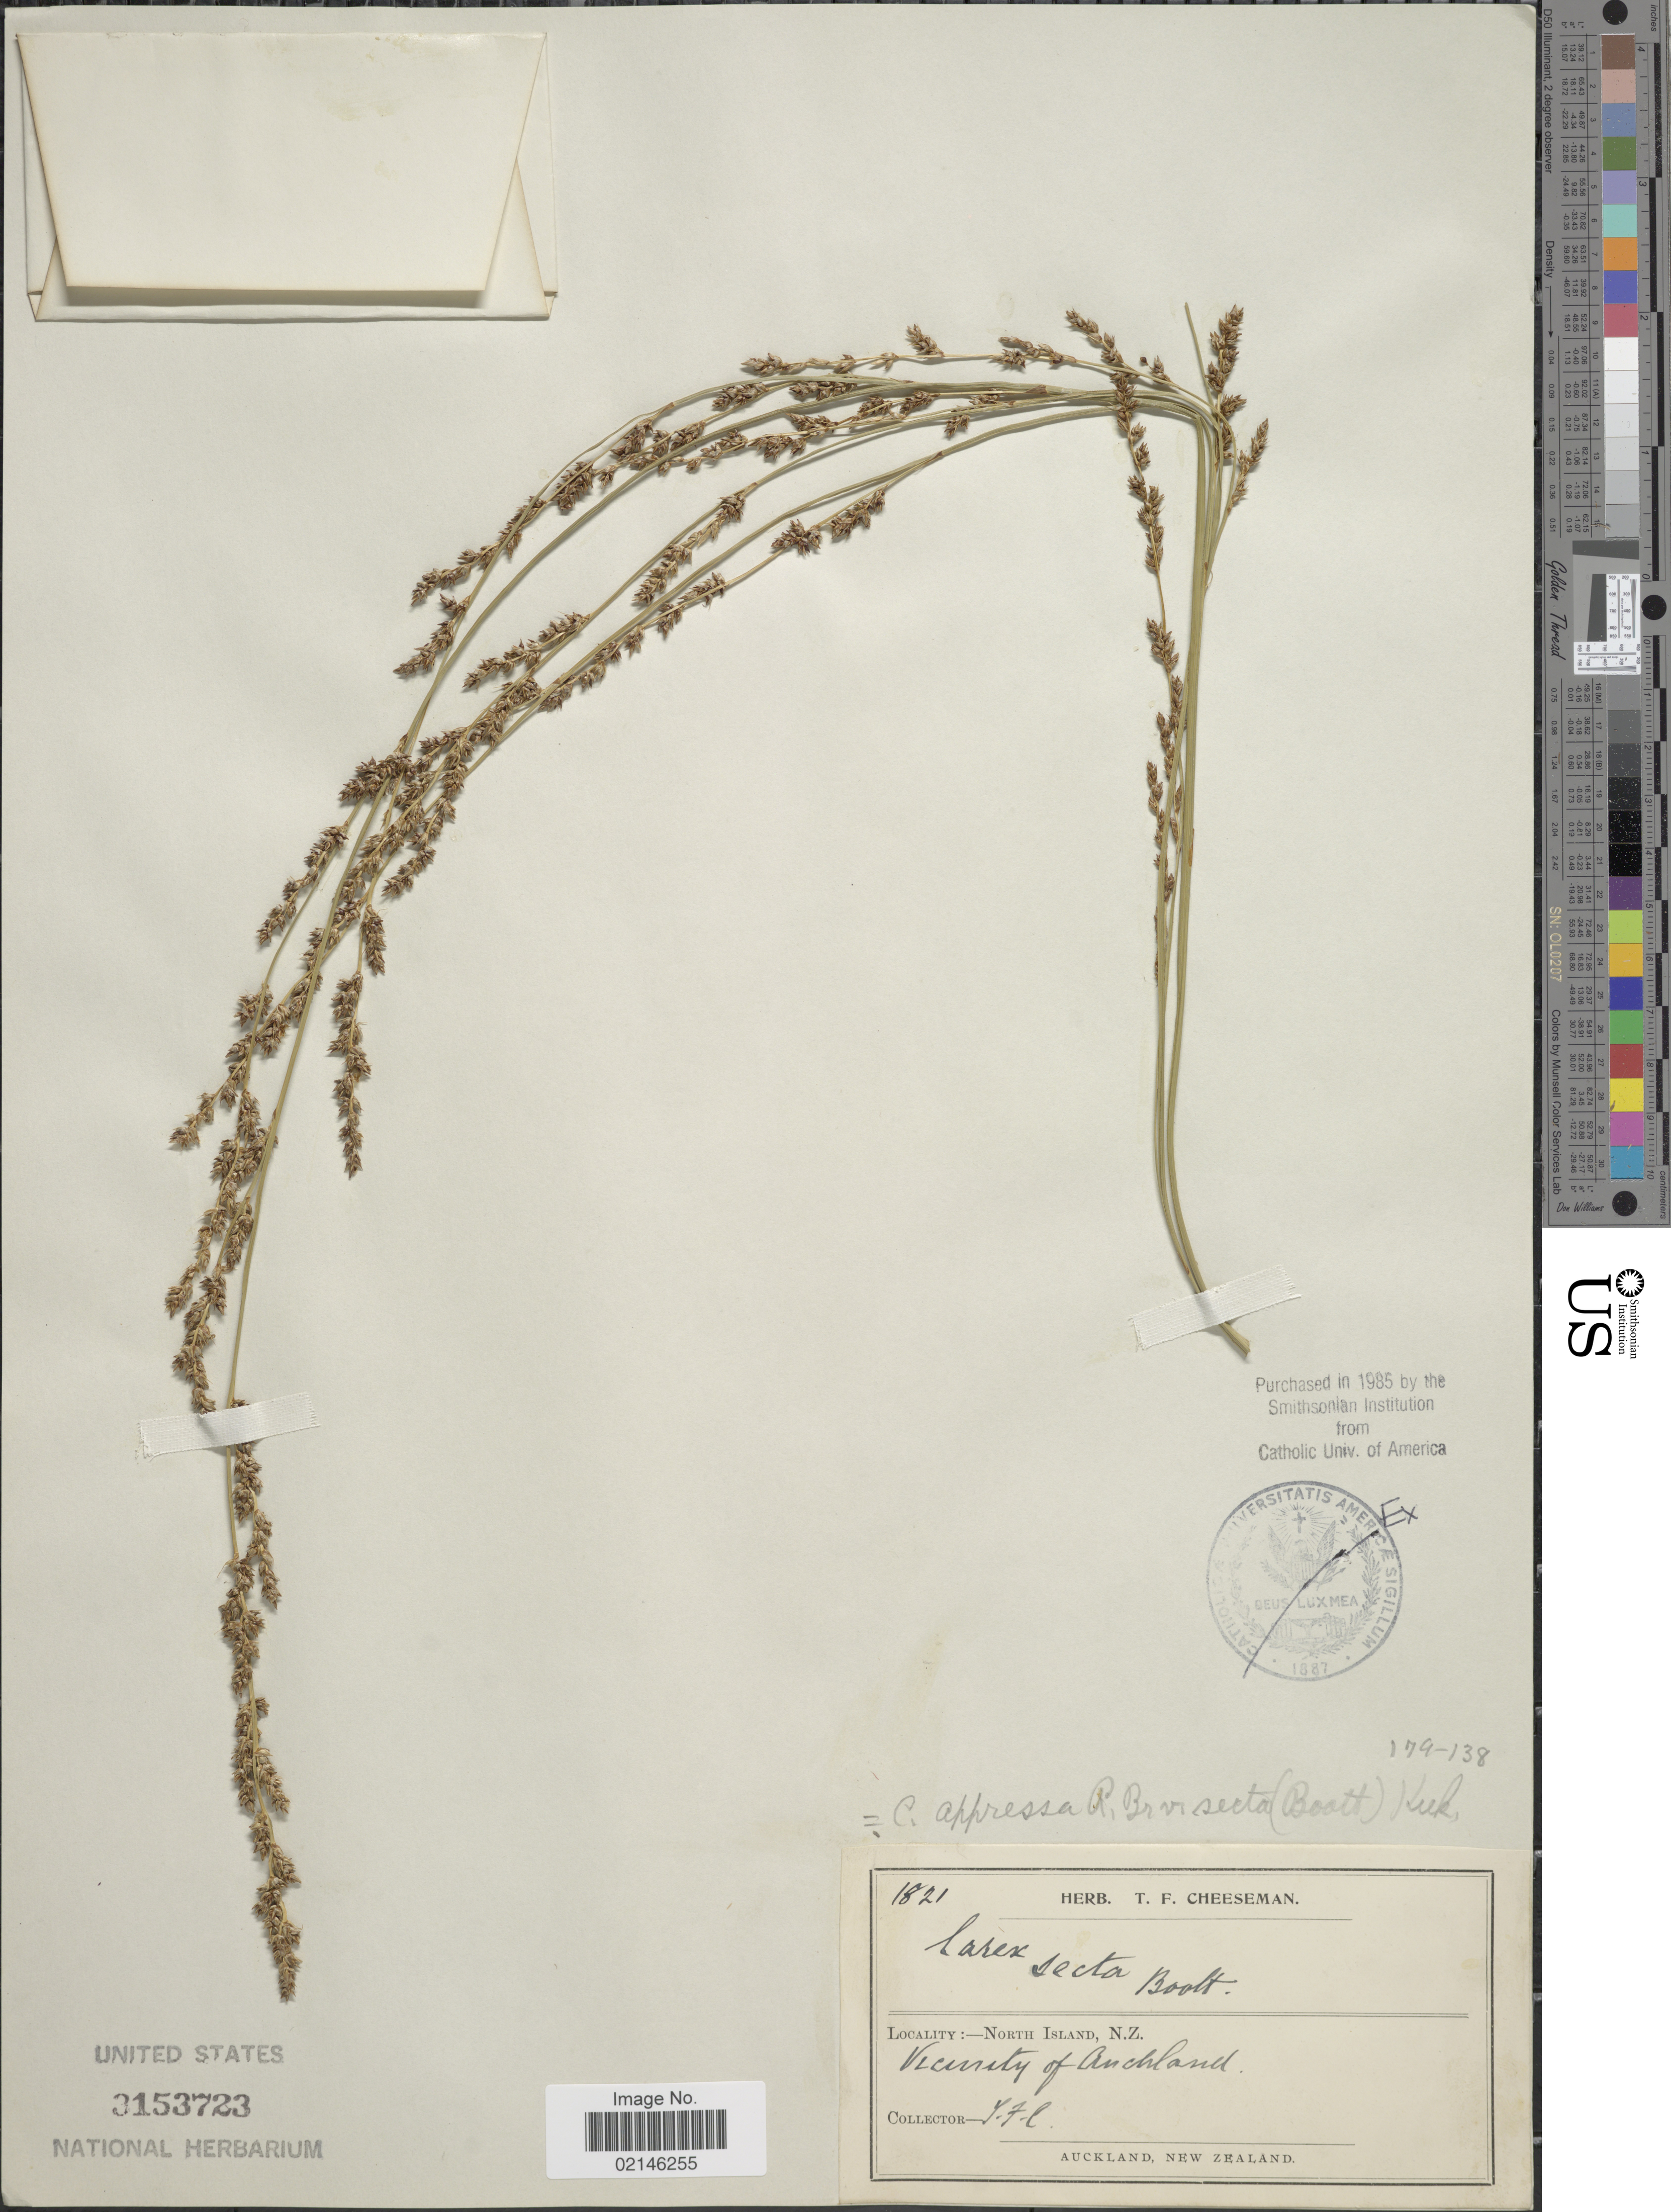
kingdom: Plantae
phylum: Tracheophyta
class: Liliopsida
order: Poales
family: Cyperaceae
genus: Carex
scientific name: Carex appressa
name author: R. Br.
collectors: T. F. Cheeseman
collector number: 1821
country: New Zealand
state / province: Auckland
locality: North Island. Vicinity of Auckland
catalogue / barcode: US 3153723